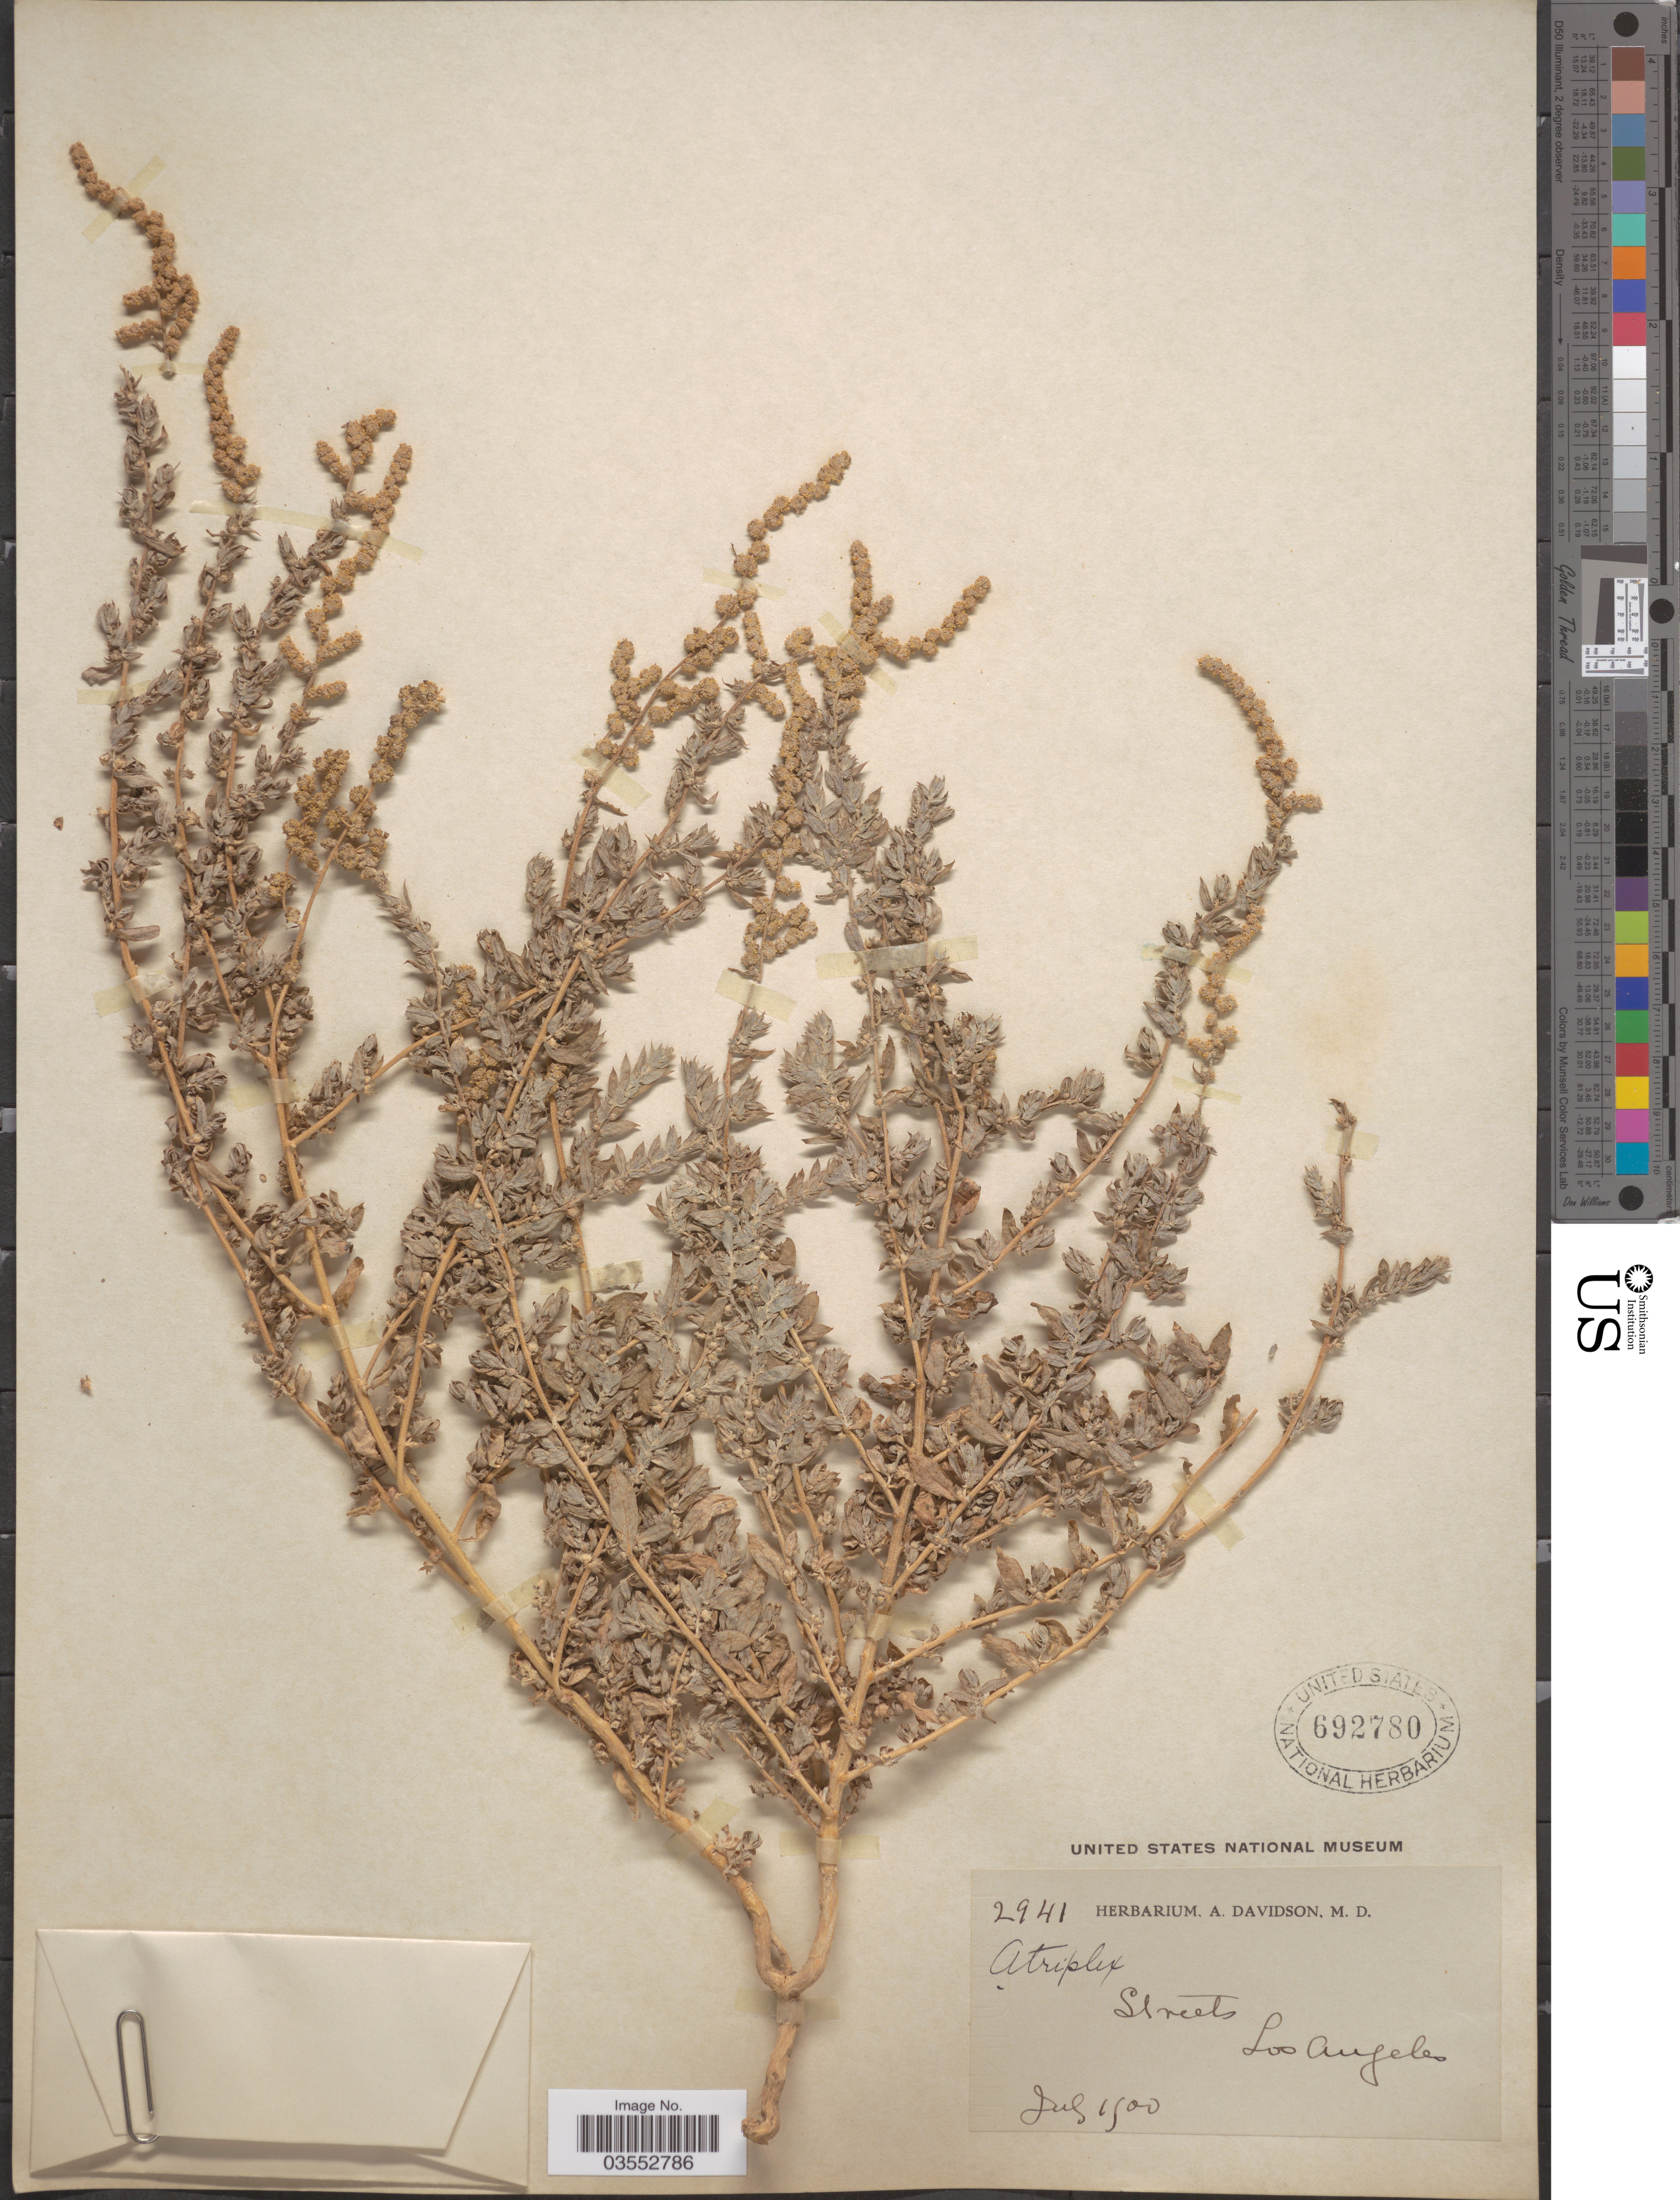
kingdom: Plantae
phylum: Tracheophyta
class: Magnoliopsida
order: Caryophyllales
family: Amaranthaceae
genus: Atriplex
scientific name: Atriplex serenana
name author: A. Nelson ex Abrams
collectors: ex herb. A. Davidson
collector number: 2941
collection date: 1900-07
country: United States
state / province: California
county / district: Los Angeles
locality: Streets, Los Angeles.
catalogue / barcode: US 692780